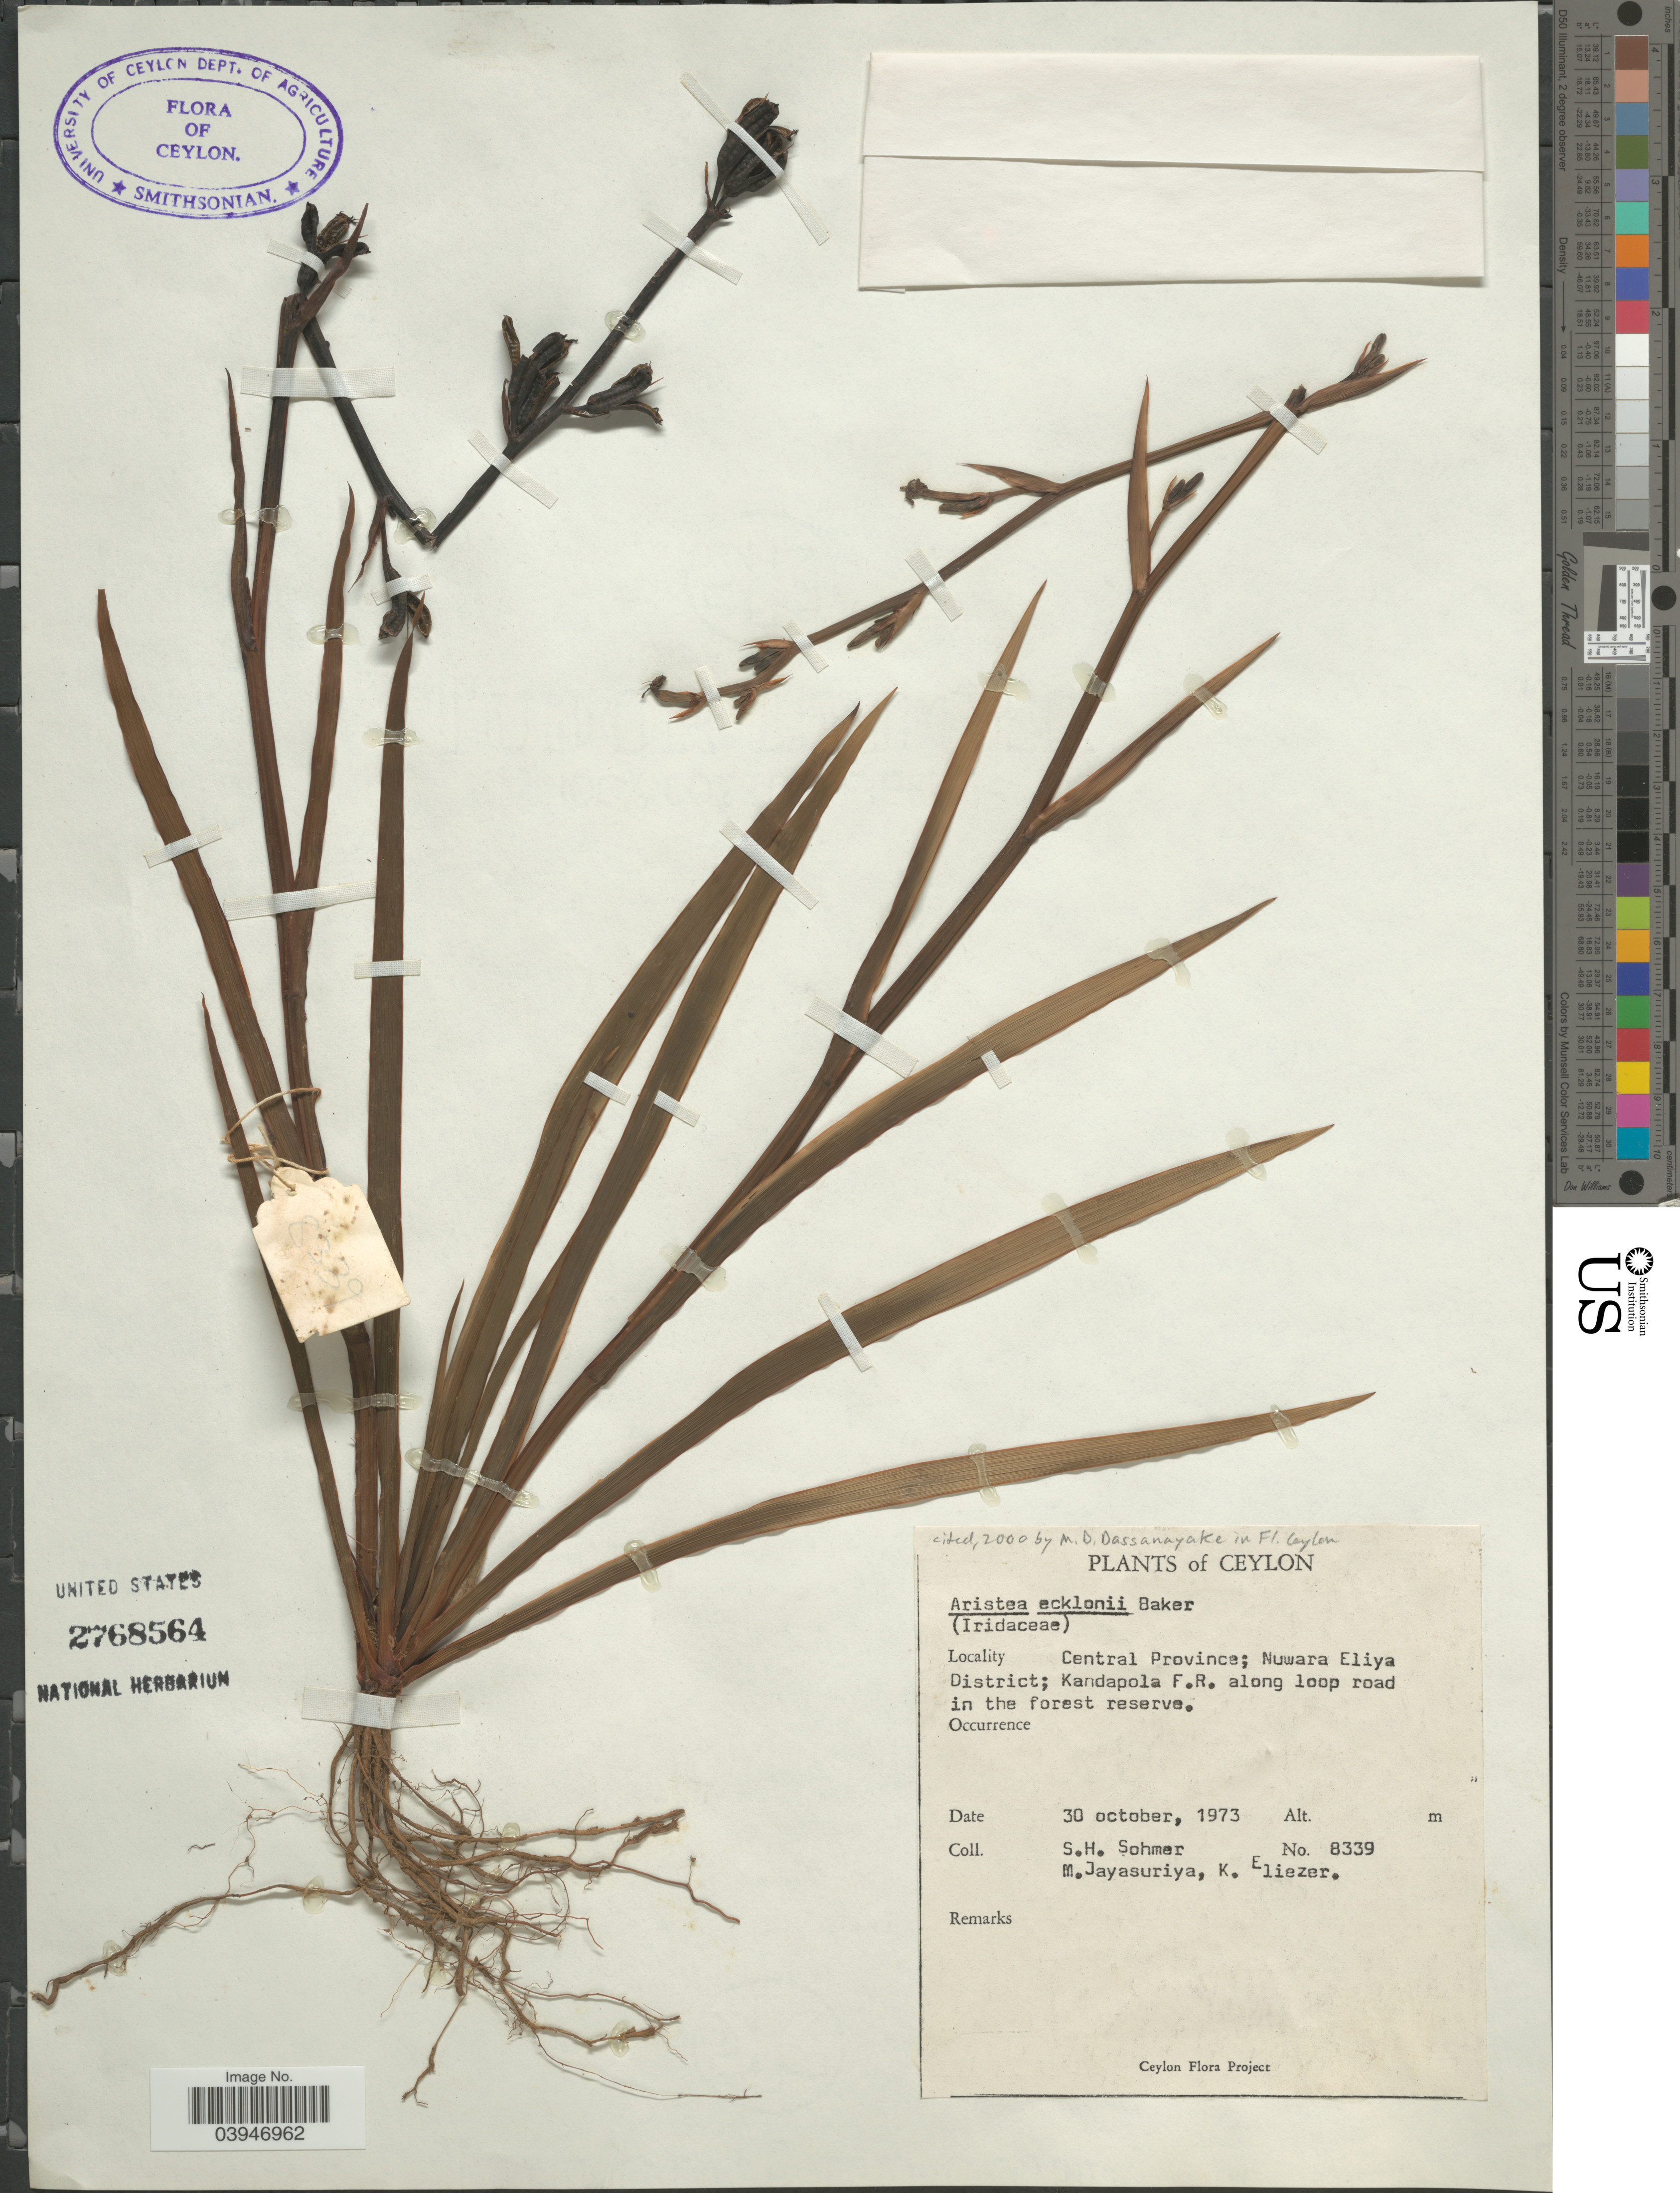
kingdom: Plantae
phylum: Tracheophyta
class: Liliopsida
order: Asparagales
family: Iridaceae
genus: Aristea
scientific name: Aristea ecklonii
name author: Baker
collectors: S. H. Sohmer, M. Jayasuriya & K. Eliezer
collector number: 8339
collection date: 1973-10-30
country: Sri Lanka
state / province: Central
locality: Ceylon. Nuwara Eliya District; Kandapola F.R. along loop road in the forest reserve.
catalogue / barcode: US 2768564